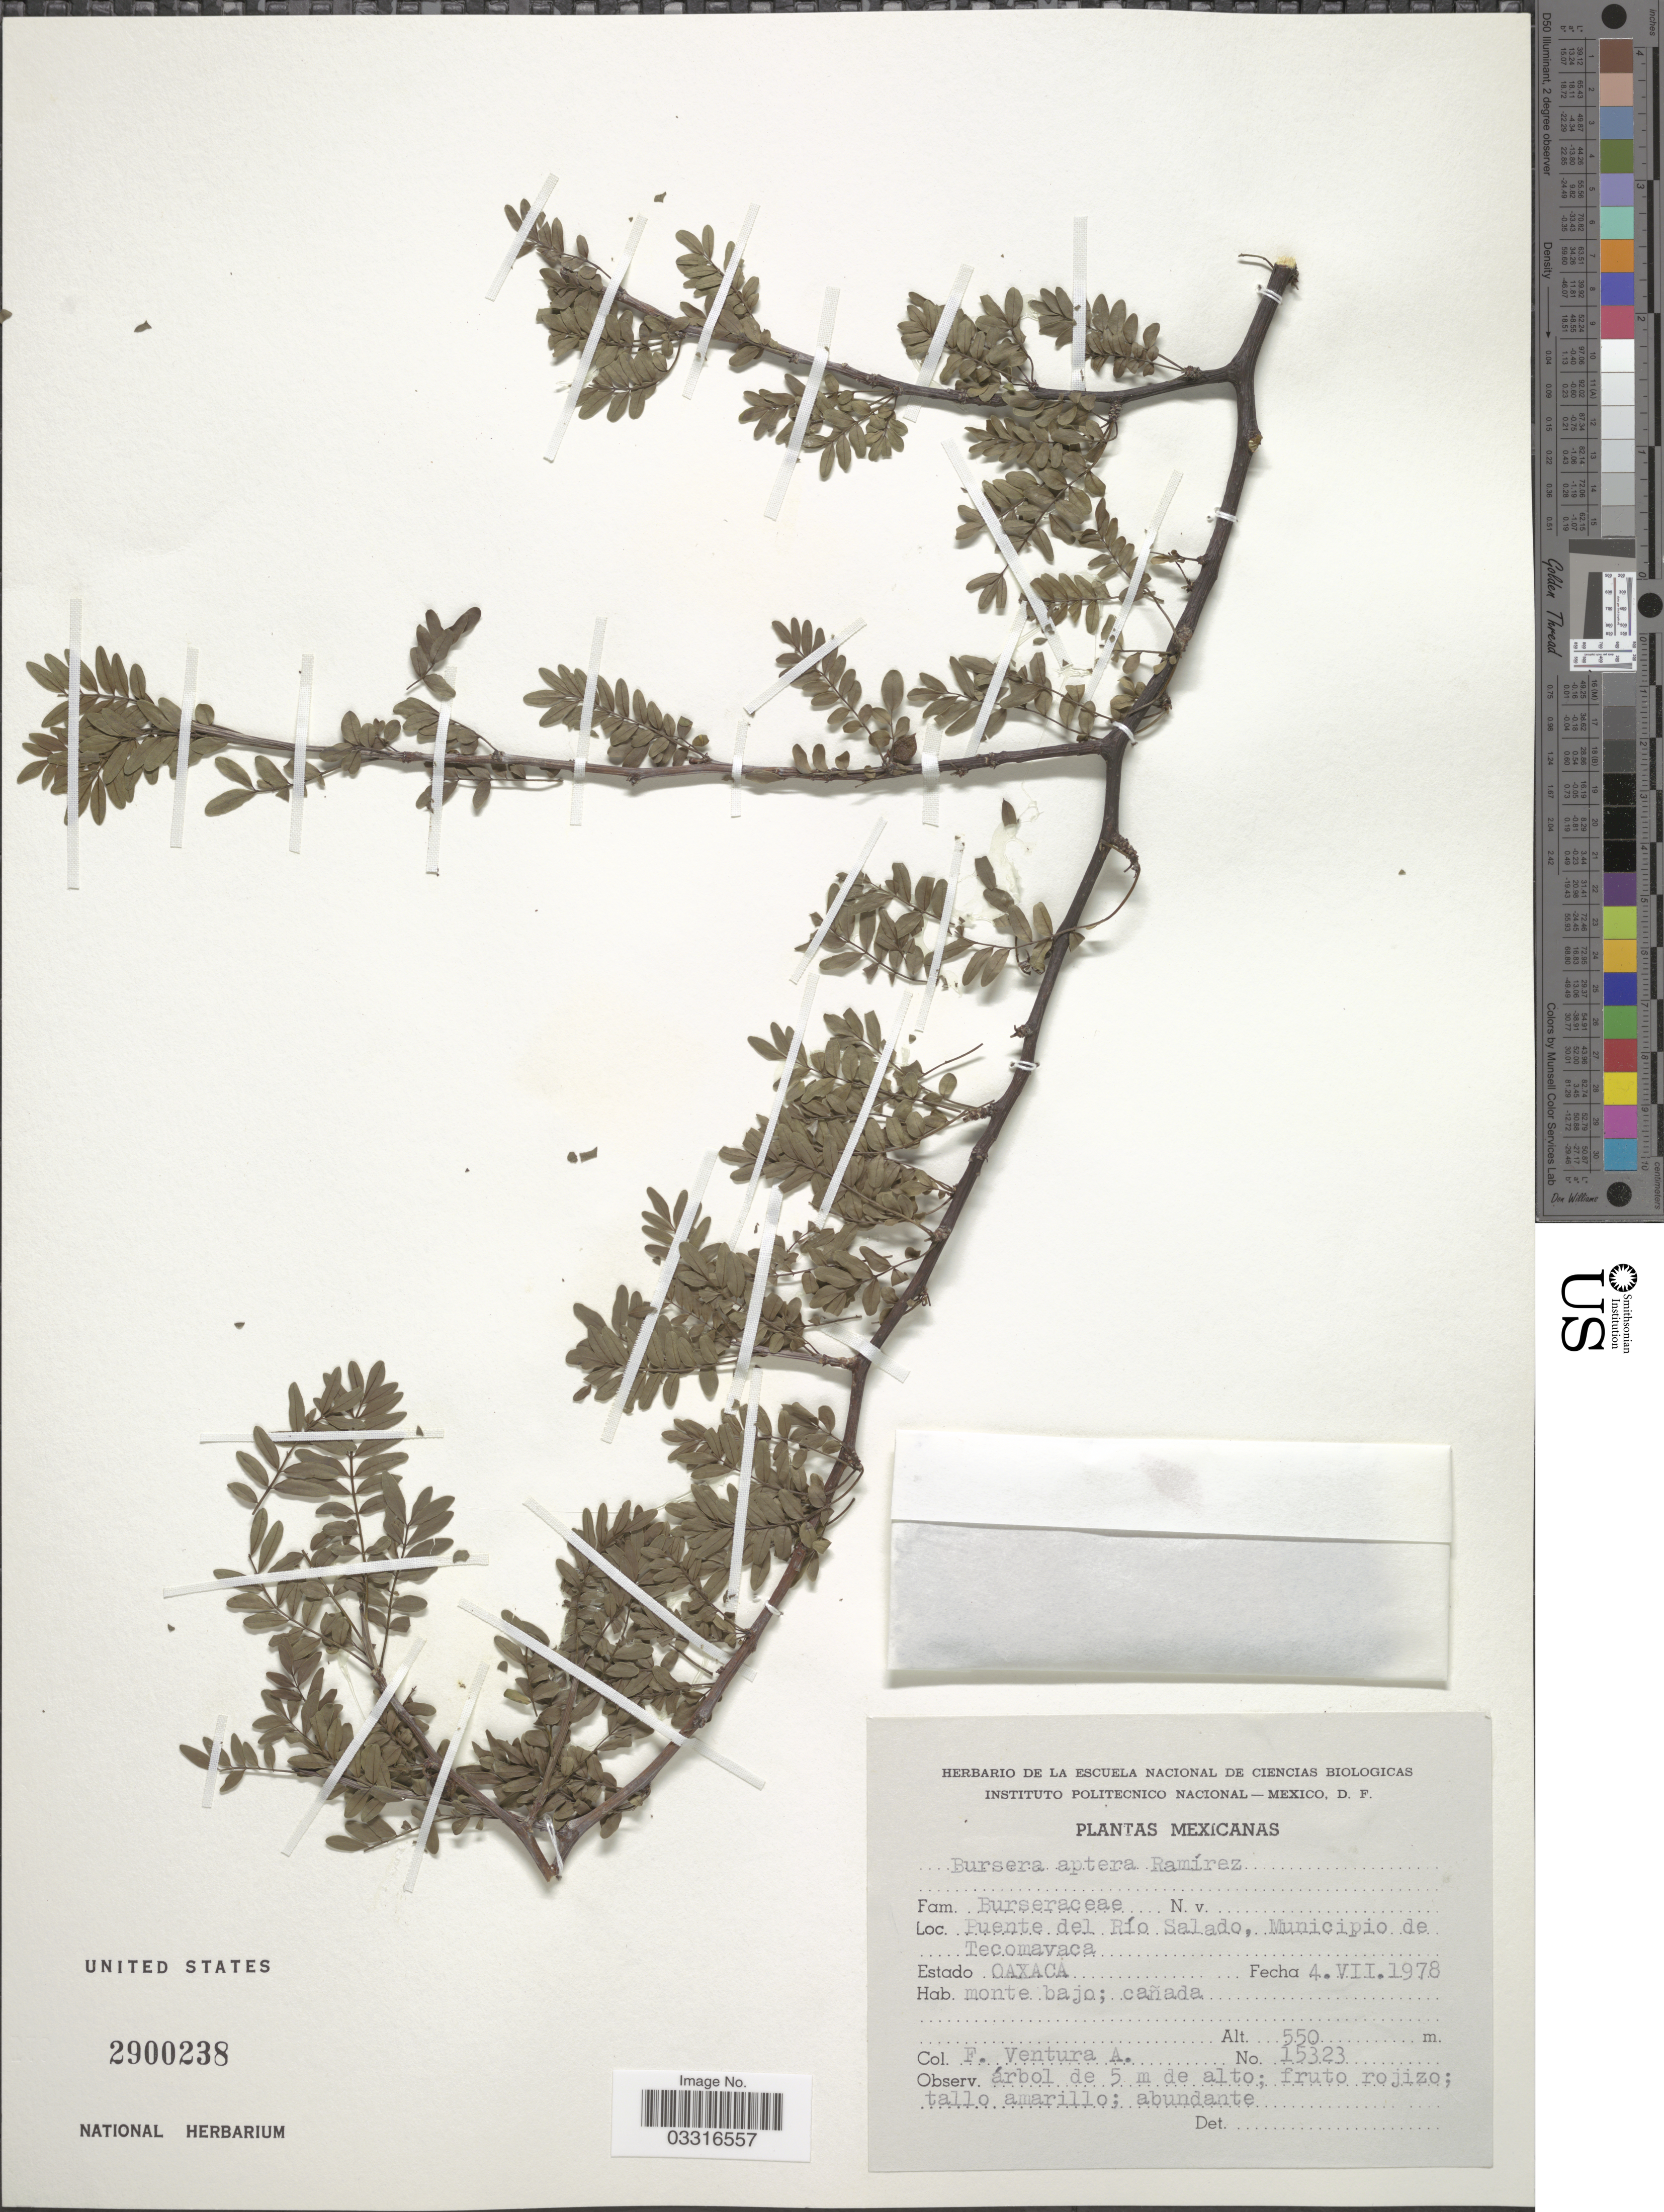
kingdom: Plantae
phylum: Tracheophyta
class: Magnoliopsida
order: Sapindales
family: Burseraceae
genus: Bursera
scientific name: Bursera aptera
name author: Ramírez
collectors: F. Ventura A.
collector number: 15323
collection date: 1978-06-04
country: Mexico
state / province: Oaxaca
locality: Puente del Río Salado, Municipio de Tecomavaca.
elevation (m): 550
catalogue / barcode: US 2900238